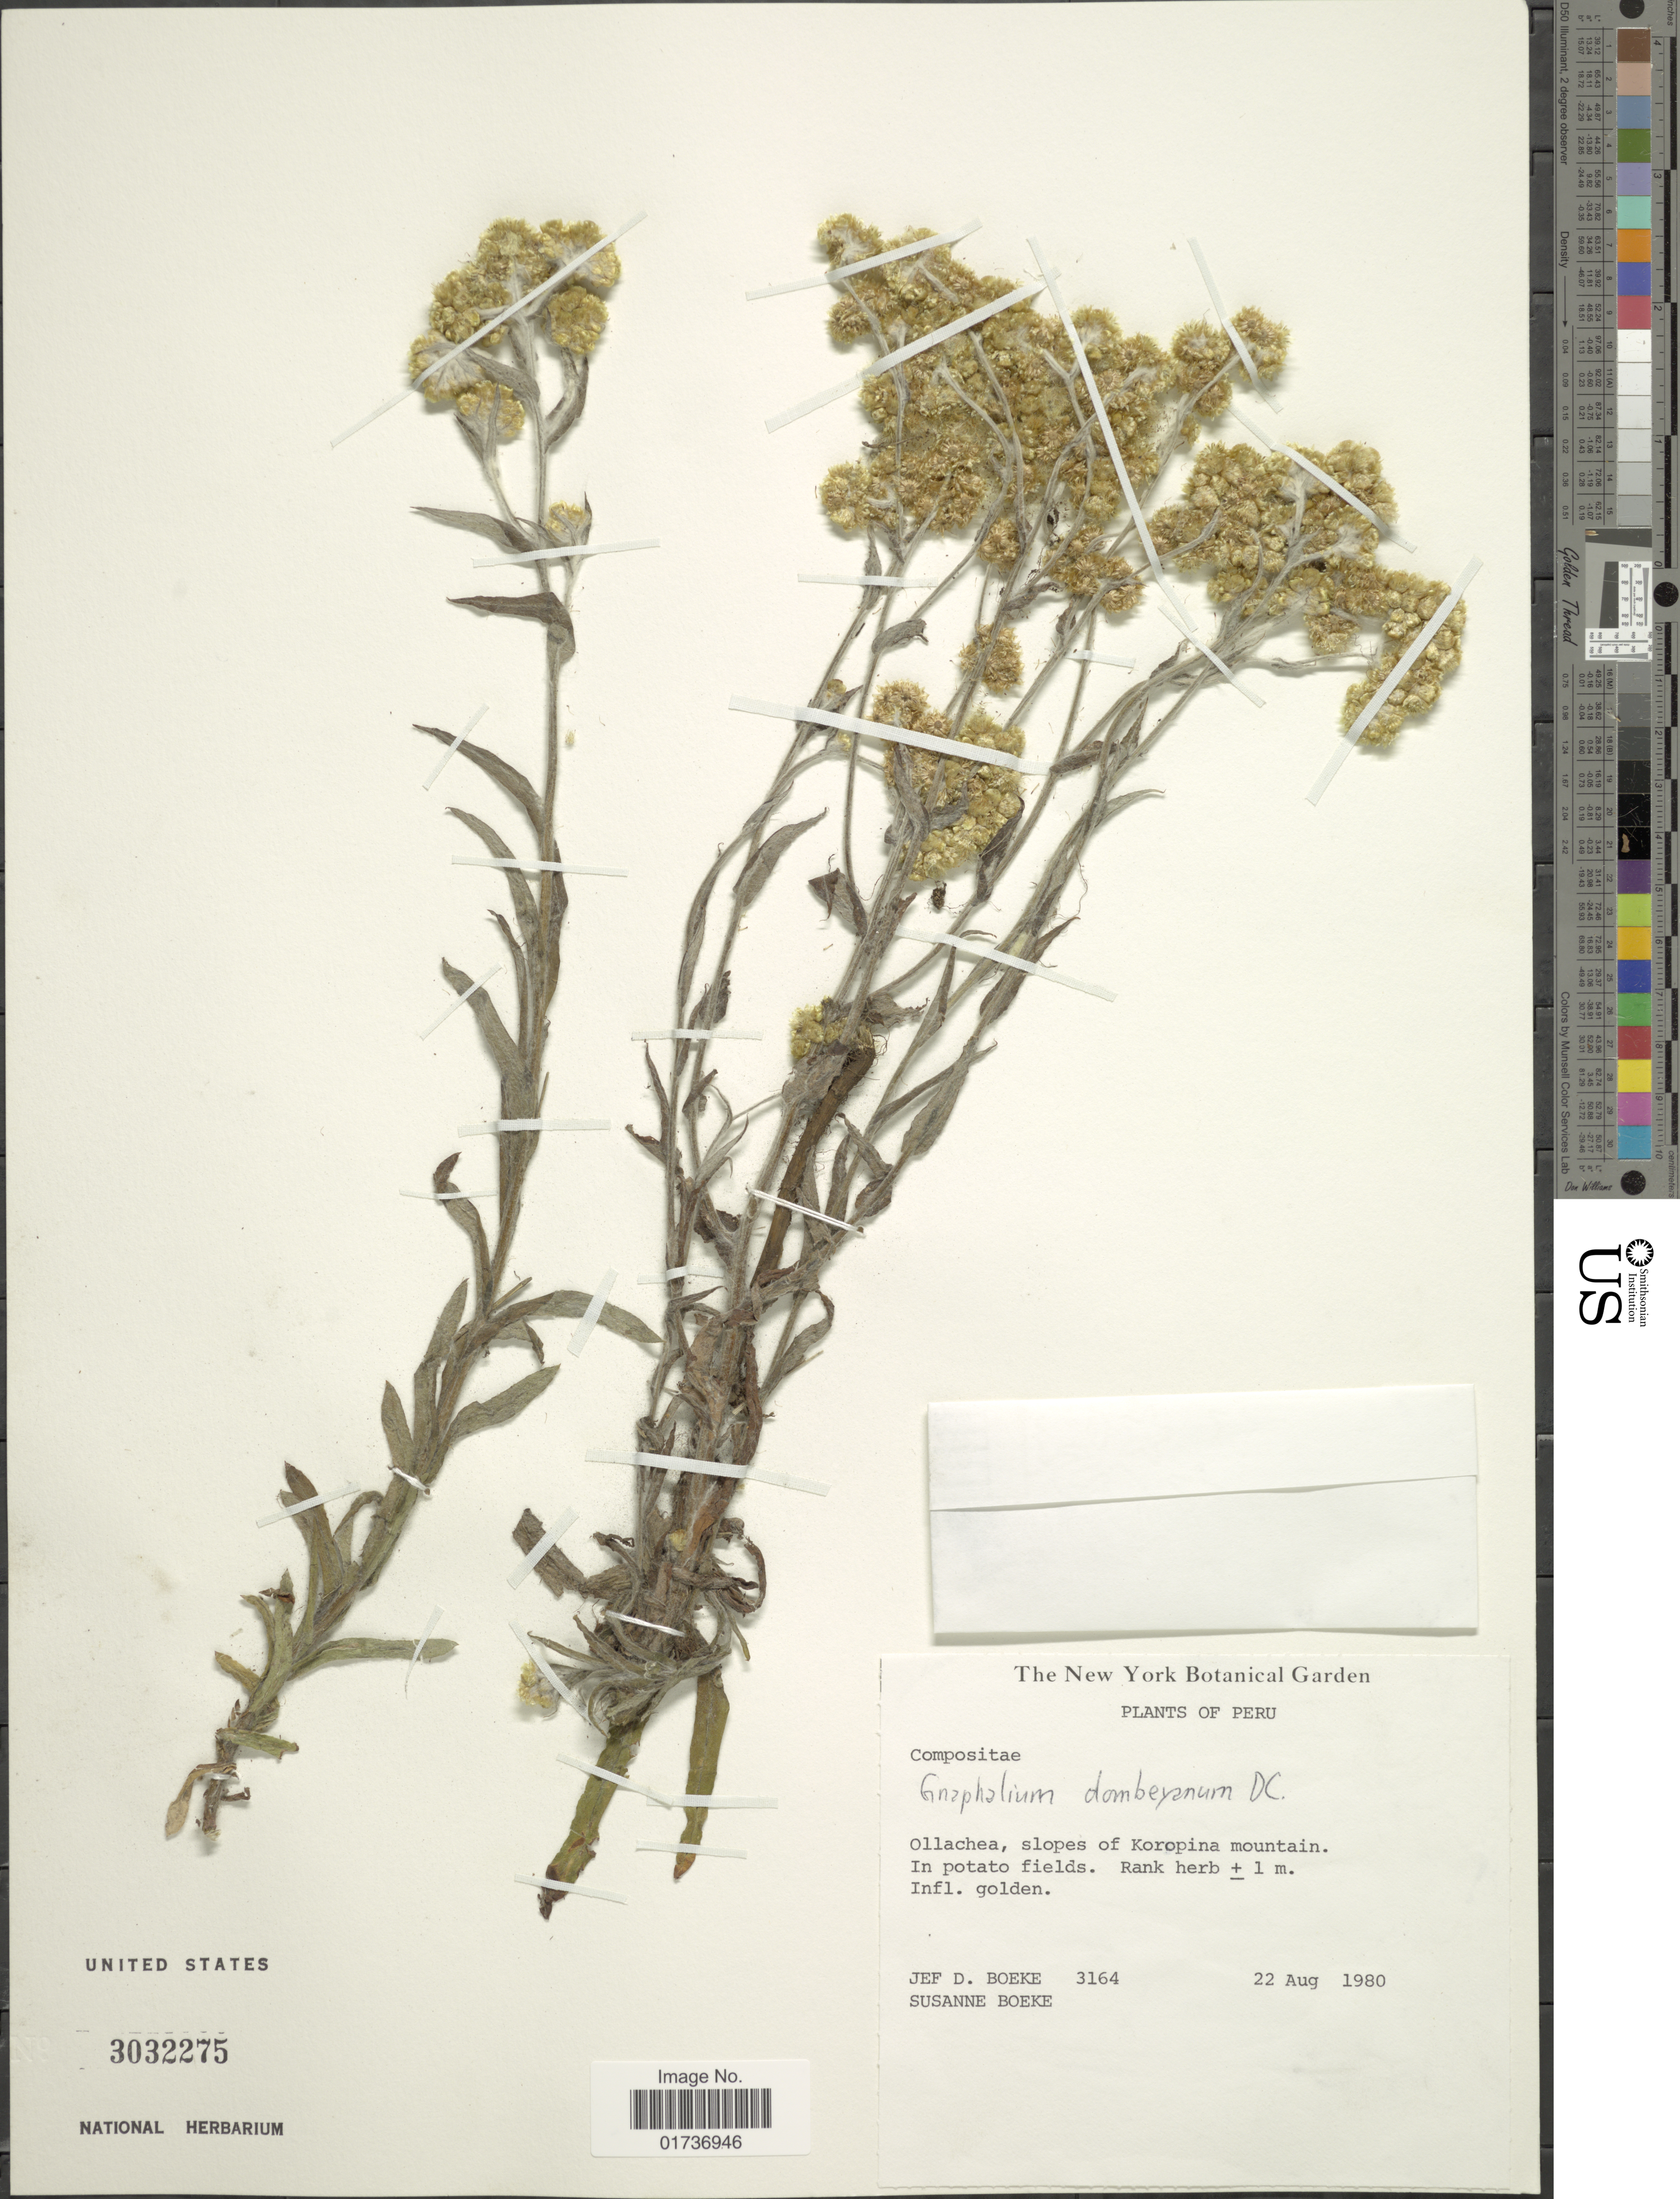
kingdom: Plantae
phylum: Tracheophyta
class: Magnoliopsida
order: Asterales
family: Asteraceae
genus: Gnaphalium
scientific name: Gnaphalium dombeyanum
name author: DC.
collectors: J. D. Boeke & S. Boeke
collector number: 3164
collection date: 1980-08-22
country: Peru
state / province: Puno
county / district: Carabaya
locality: Ollachea, slopes of Koropina mountain. In potato fields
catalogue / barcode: US 3032275